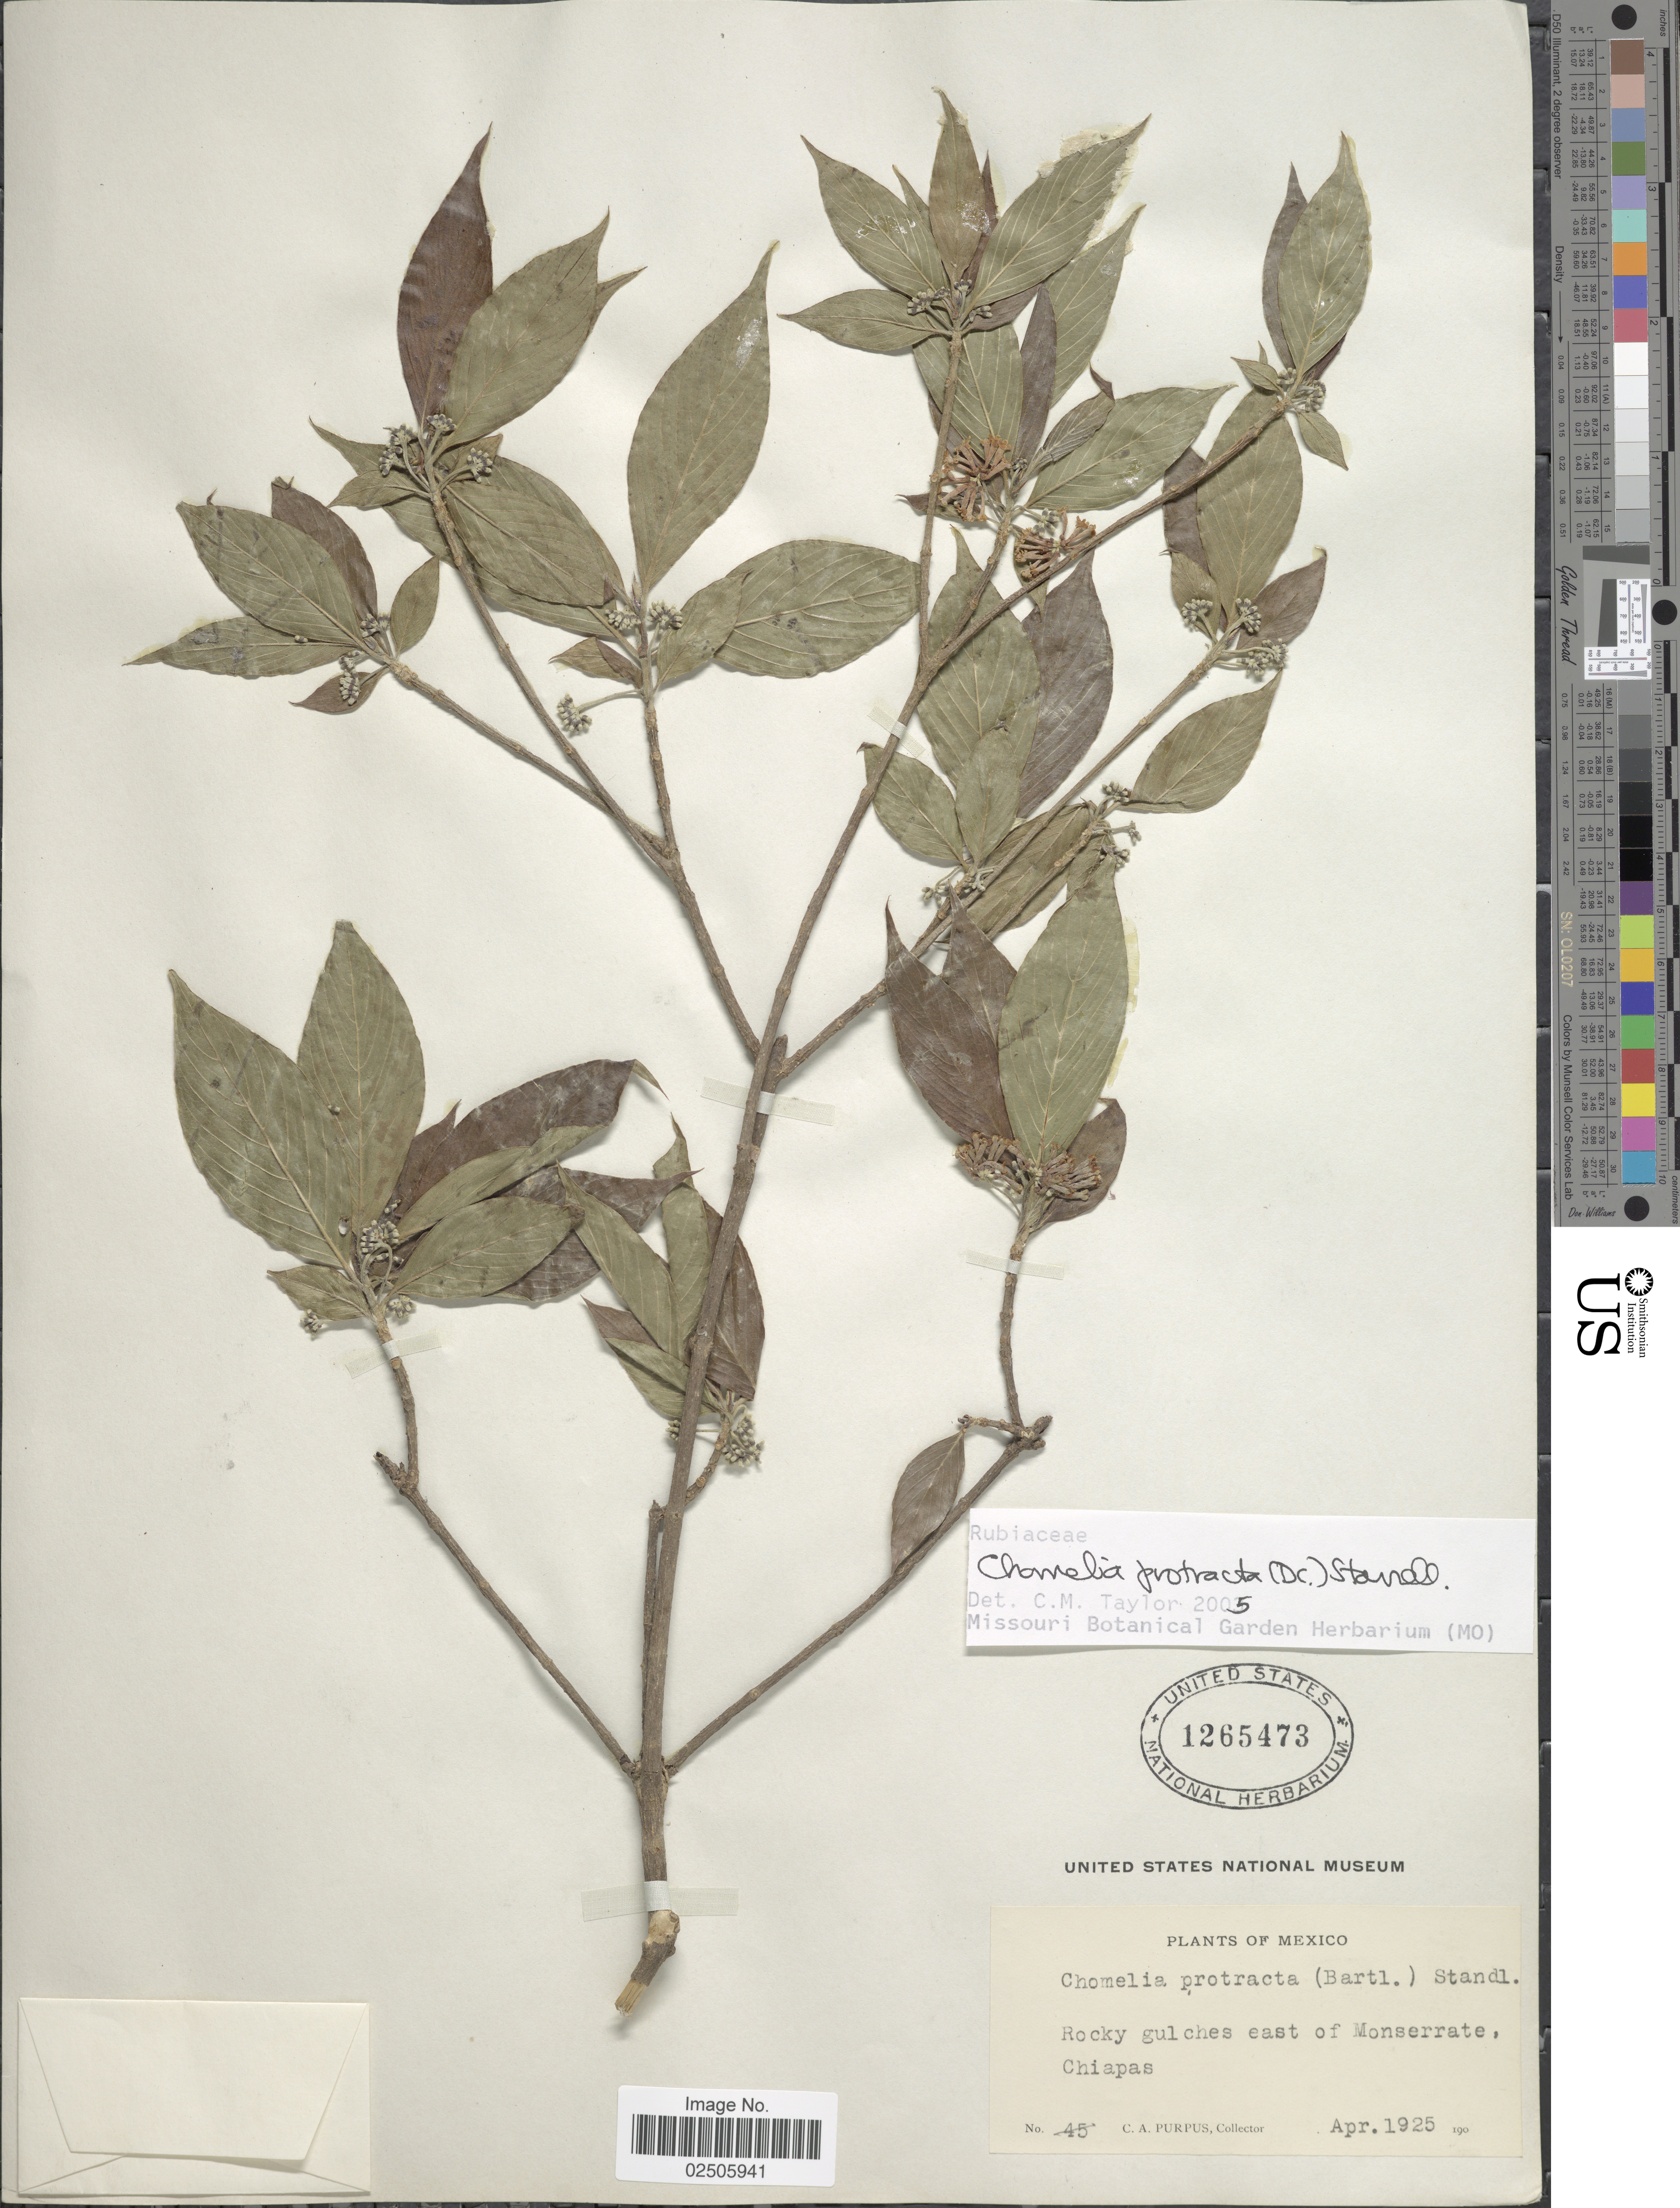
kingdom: Plantae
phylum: Tracheophyta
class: Magnoliopsida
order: Gentianales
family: Rubiaceae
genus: Chomelia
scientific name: Chomelia protracta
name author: (Bartl. ex DC.) Standl.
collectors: C. A. Purpus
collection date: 1925-04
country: Mexico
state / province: Chiapas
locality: Rocky gulches east of Monserrate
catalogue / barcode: US 1265473